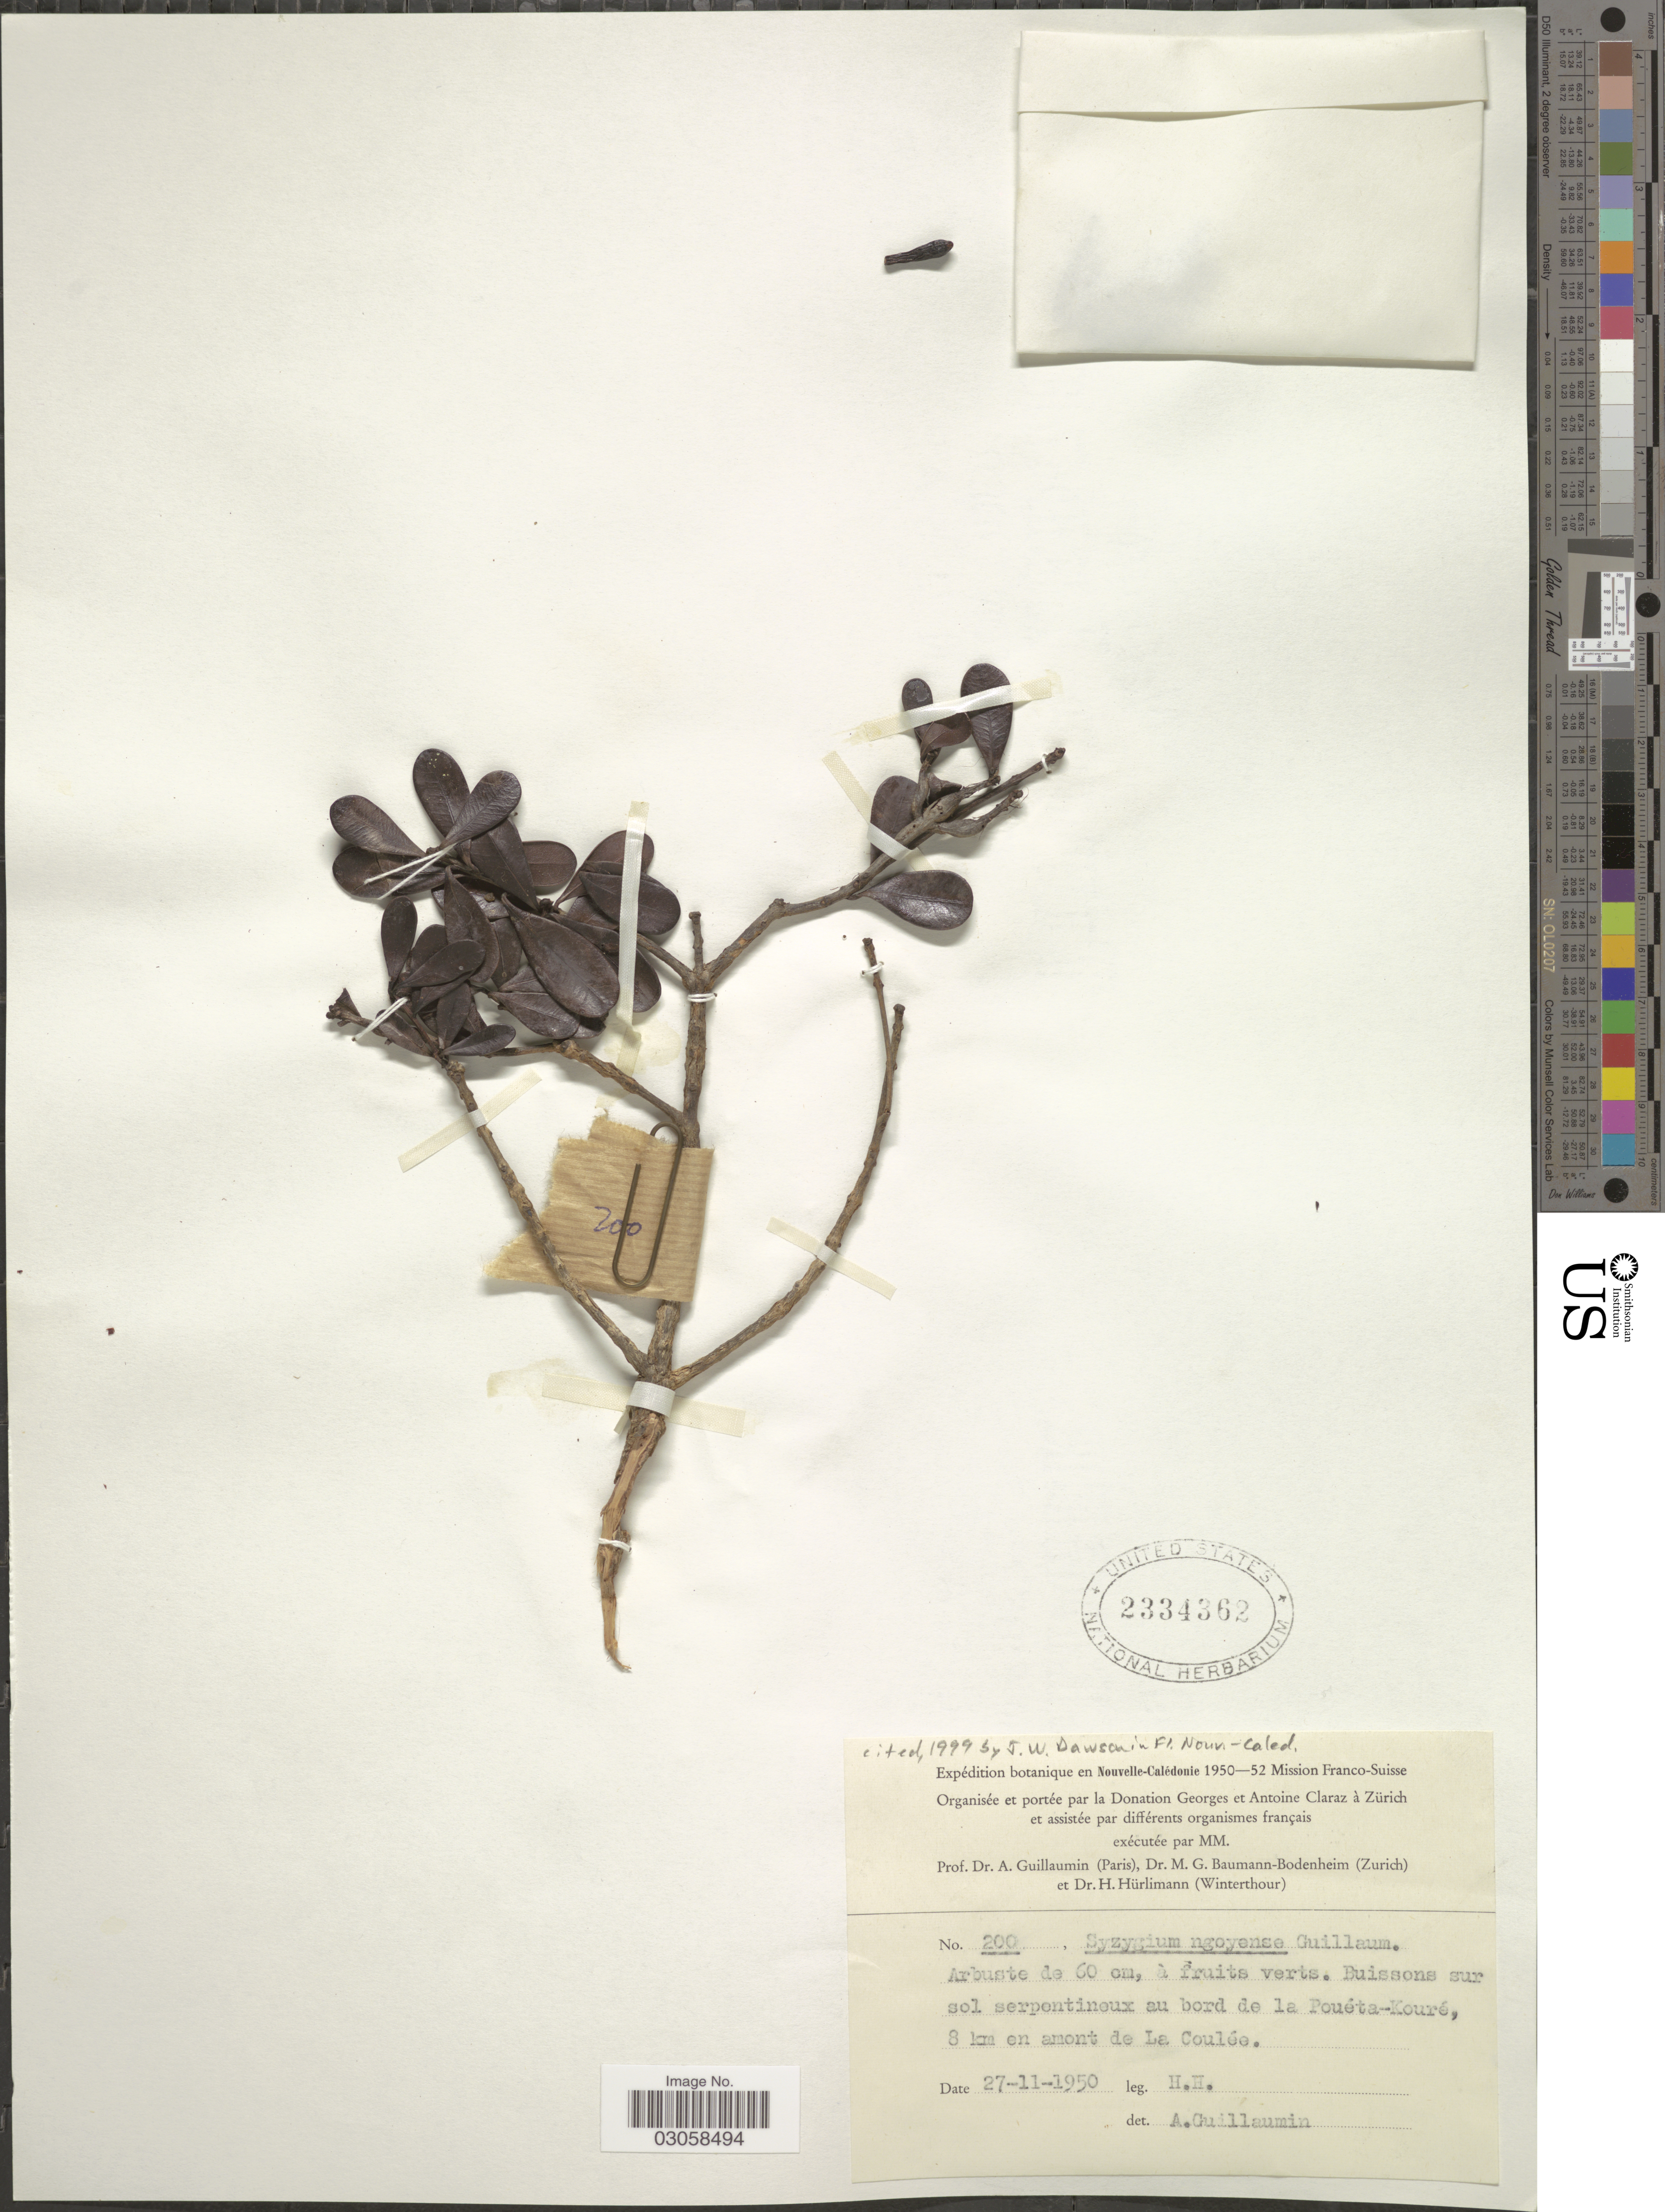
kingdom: Plantae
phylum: Tracheophyta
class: Magnoliopsida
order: Myrtales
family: Myrtaceae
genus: Syzygium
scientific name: Syzygium ngoyense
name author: (Schltr.) Guillaumin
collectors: H. Hürlimann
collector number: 200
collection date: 1950-11-27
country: New Caledonia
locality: Nouvelle-Calédonie. Buissons sur sol serpentineux au bord de la Pouéta-Kouré, 8 km en amont de La Coulée.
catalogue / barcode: US 2334362